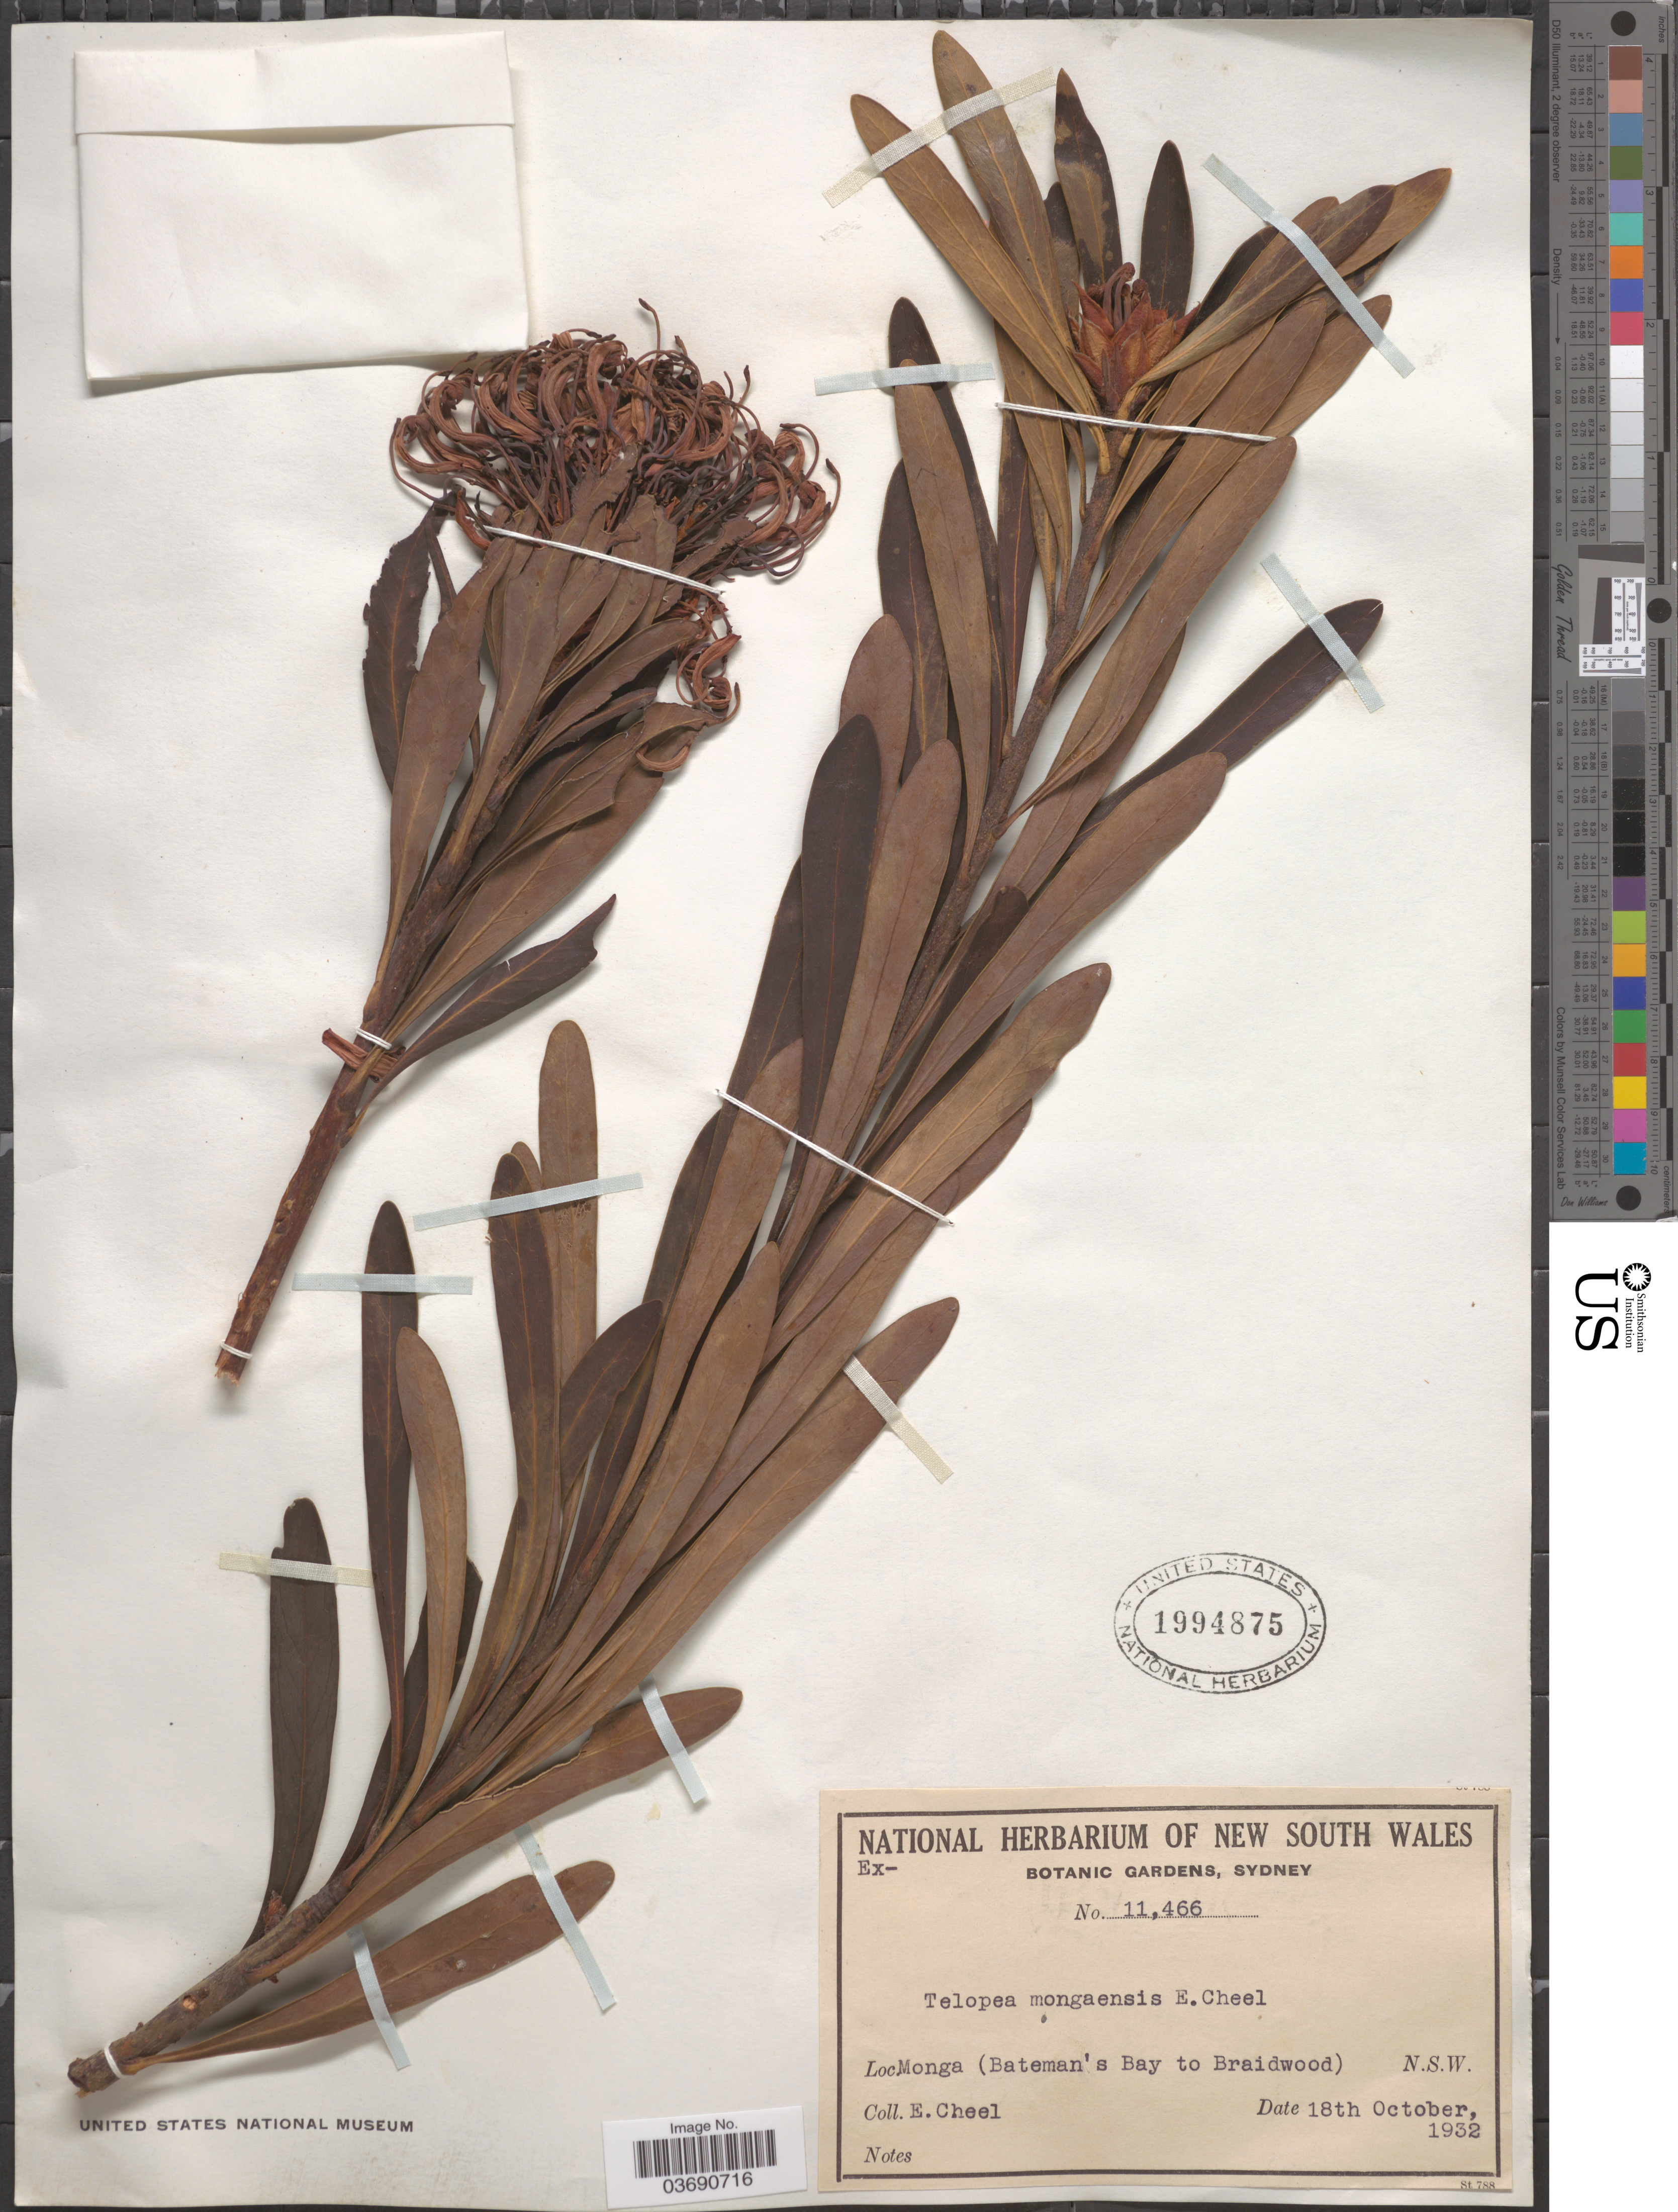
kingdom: Plantae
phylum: Tracheophyta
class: Magnoliopsida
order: Proteales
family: Proteaceae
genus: Telopea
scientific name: Telopea mongaensis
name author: Cheel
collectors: E. Cheel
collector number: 11466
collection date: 1932-10-18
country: Australia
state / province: New South Wales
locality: Monga (Bateman's Bay to Braidwood).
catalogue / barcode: US 1994875